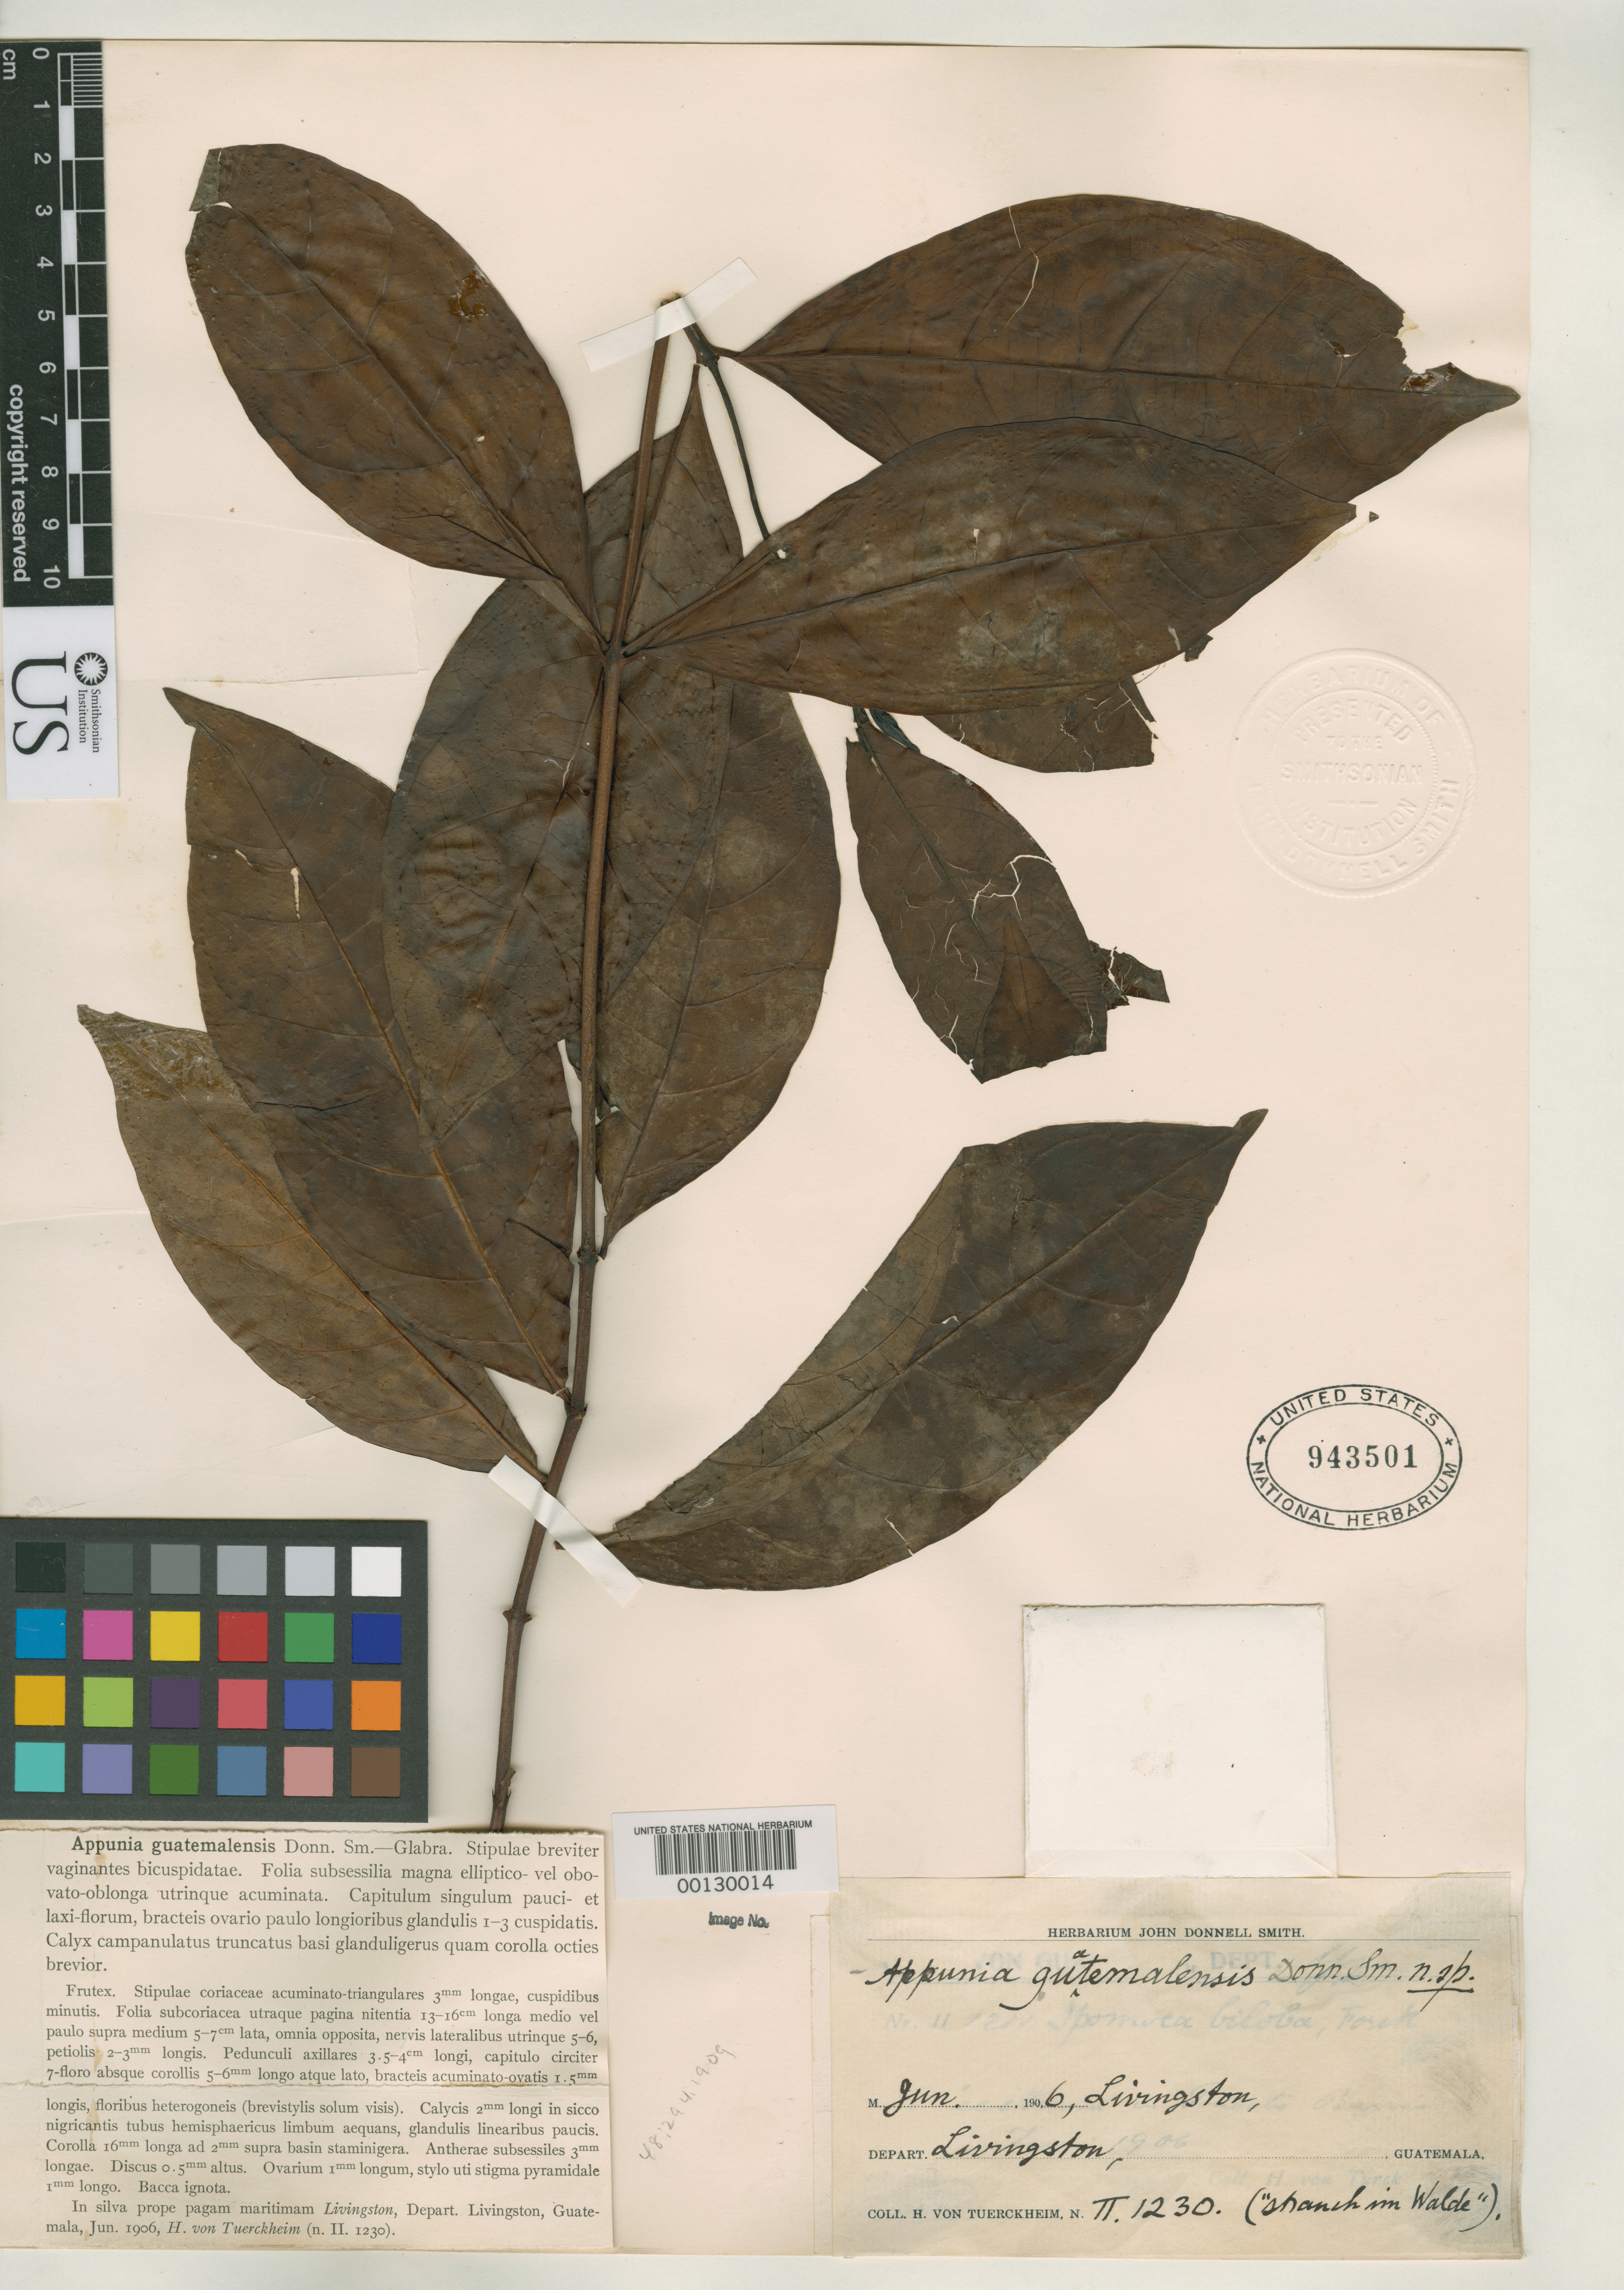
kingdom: Plantae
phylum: Tracheophyta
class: Magnoliopsida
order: Gentianales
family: Rubiaceae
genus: Appunia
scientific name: Appunia guatemalensis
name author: Donn. Sm.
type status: Type Collection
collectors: H. von Türckheim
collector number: II 1230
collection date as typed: Jun 1906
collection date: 1906-06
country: Guatemala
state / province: Izabal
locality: Livingston.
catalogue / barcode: US 943501